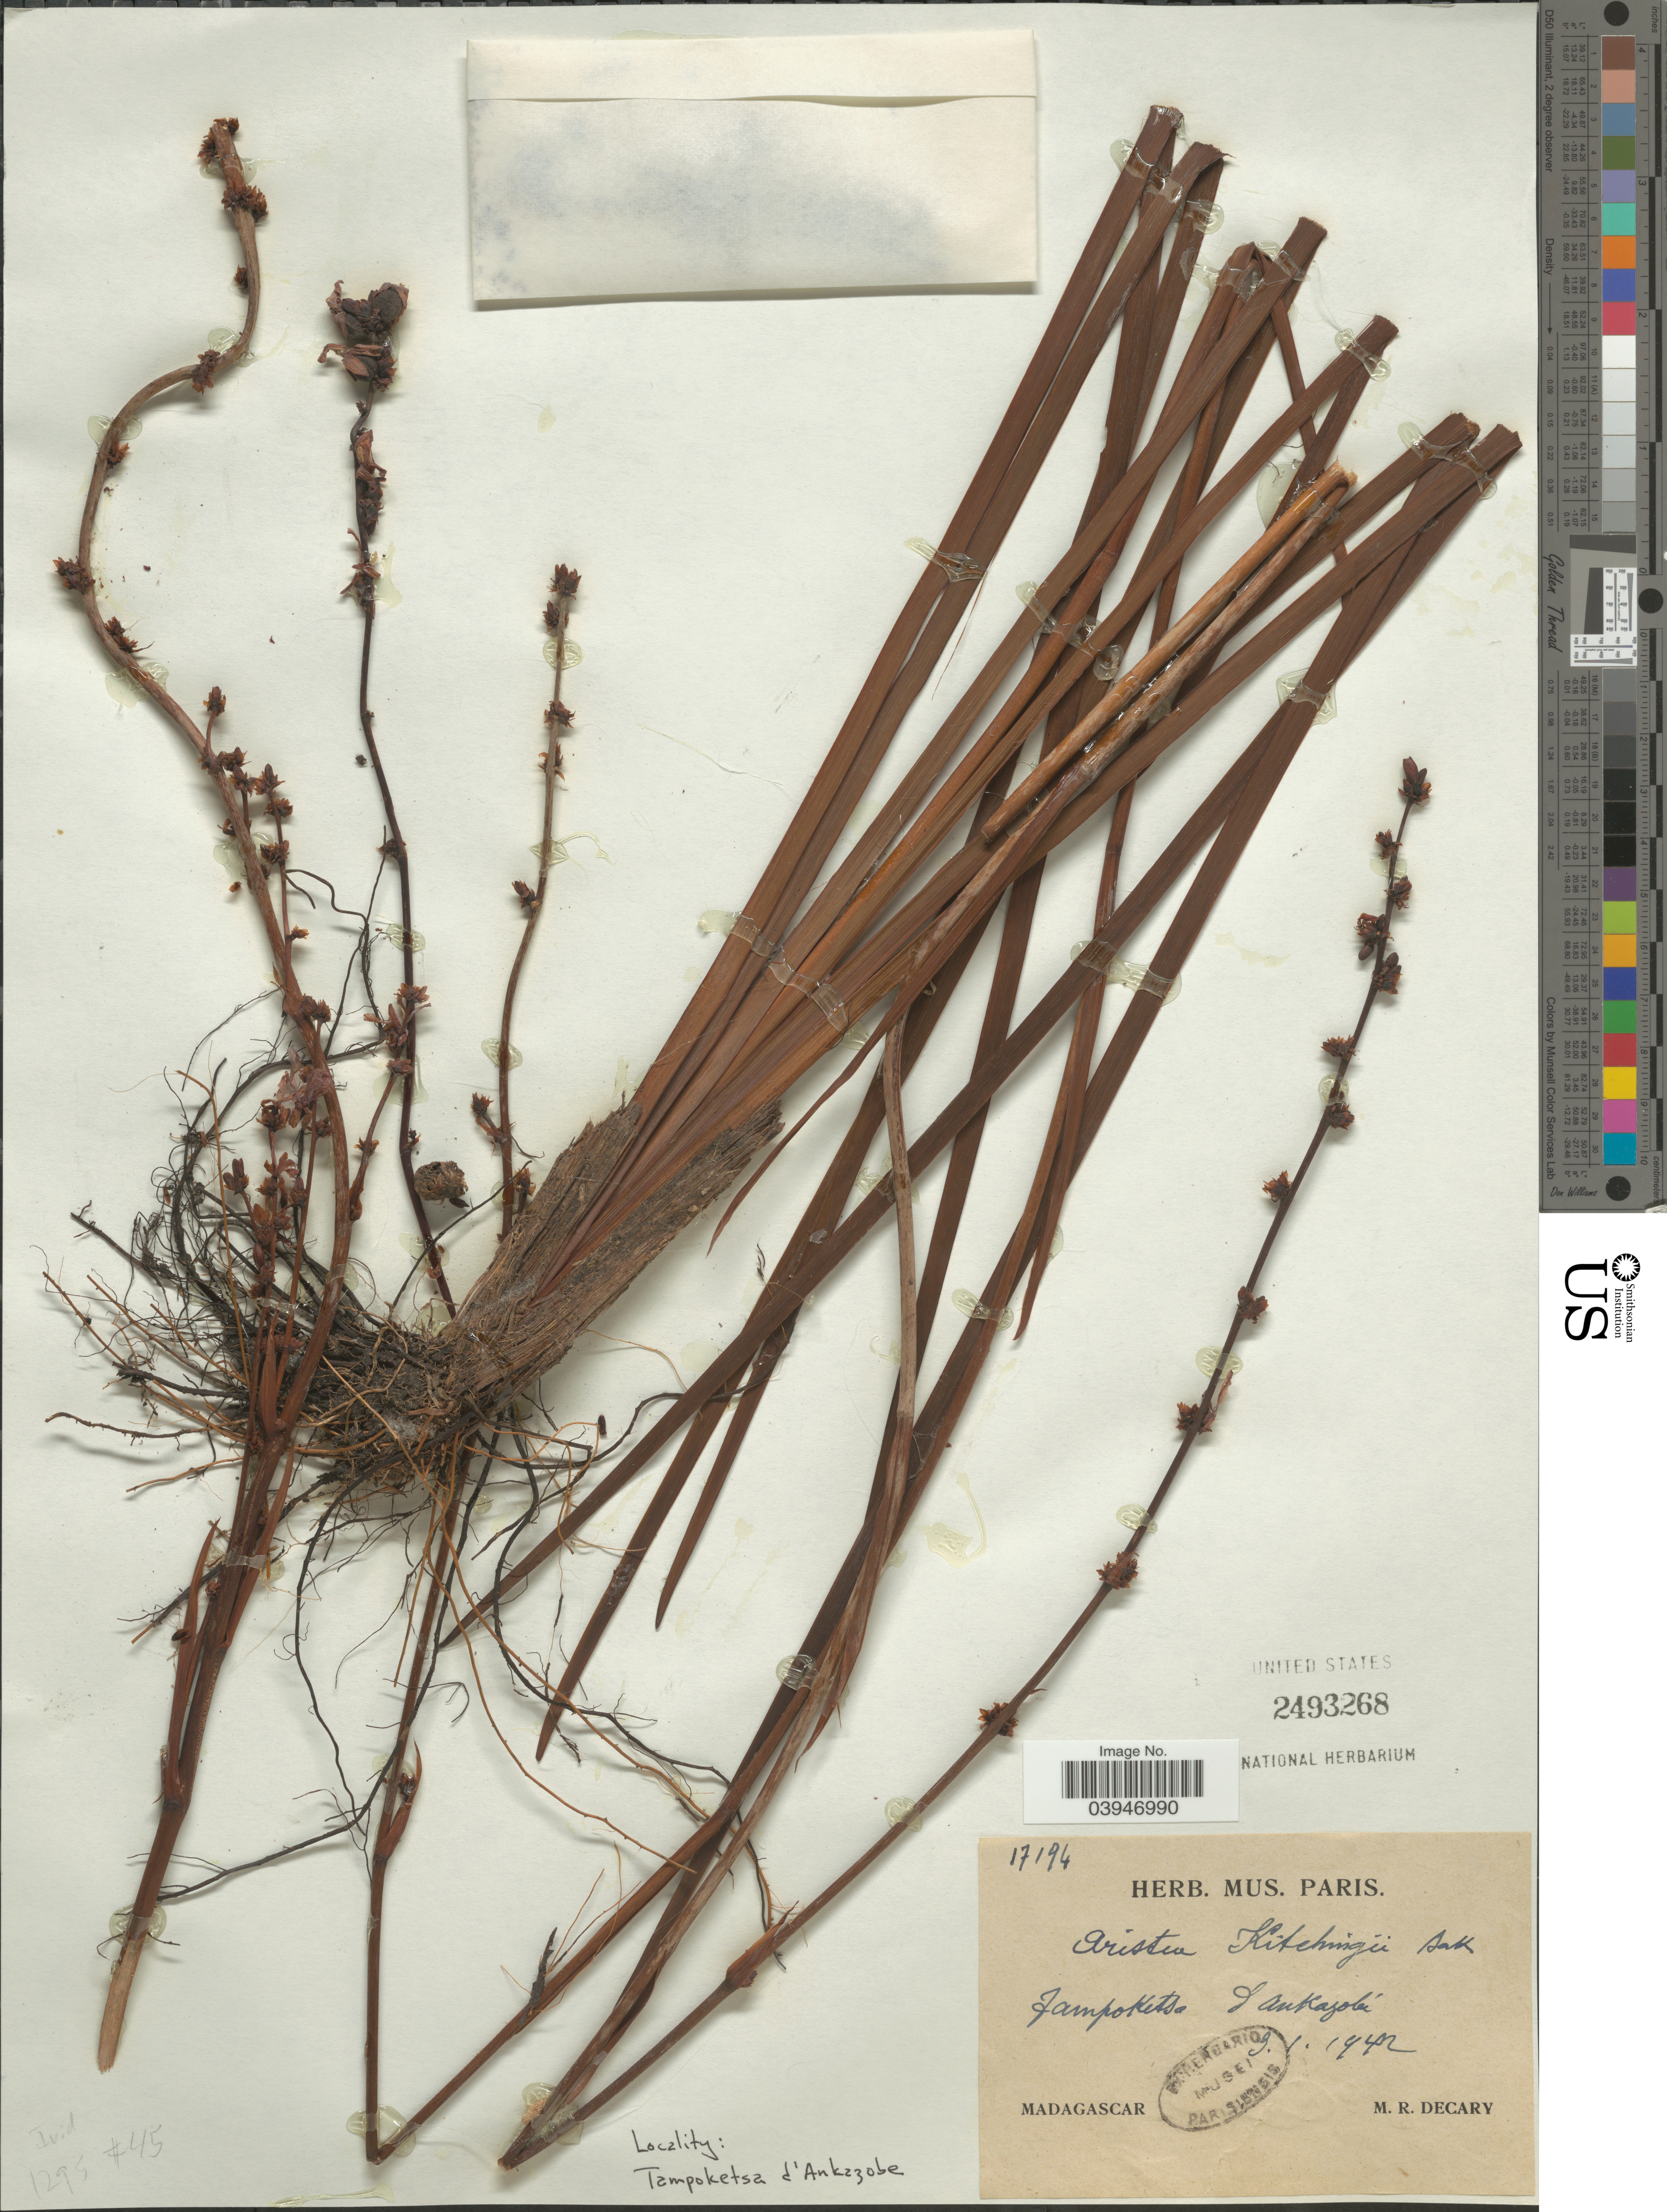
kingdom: Plantae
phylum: Tracheophyta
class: Liliopsida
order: Asparagales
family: Iridaceae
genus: Aristea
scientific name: Aristea kitchingii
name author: Baker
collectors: R. Decary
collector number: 17194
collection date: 1942-01-09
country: Madagascar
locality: Tampoketsa d'Ankazobe.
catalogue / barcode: US 2493268